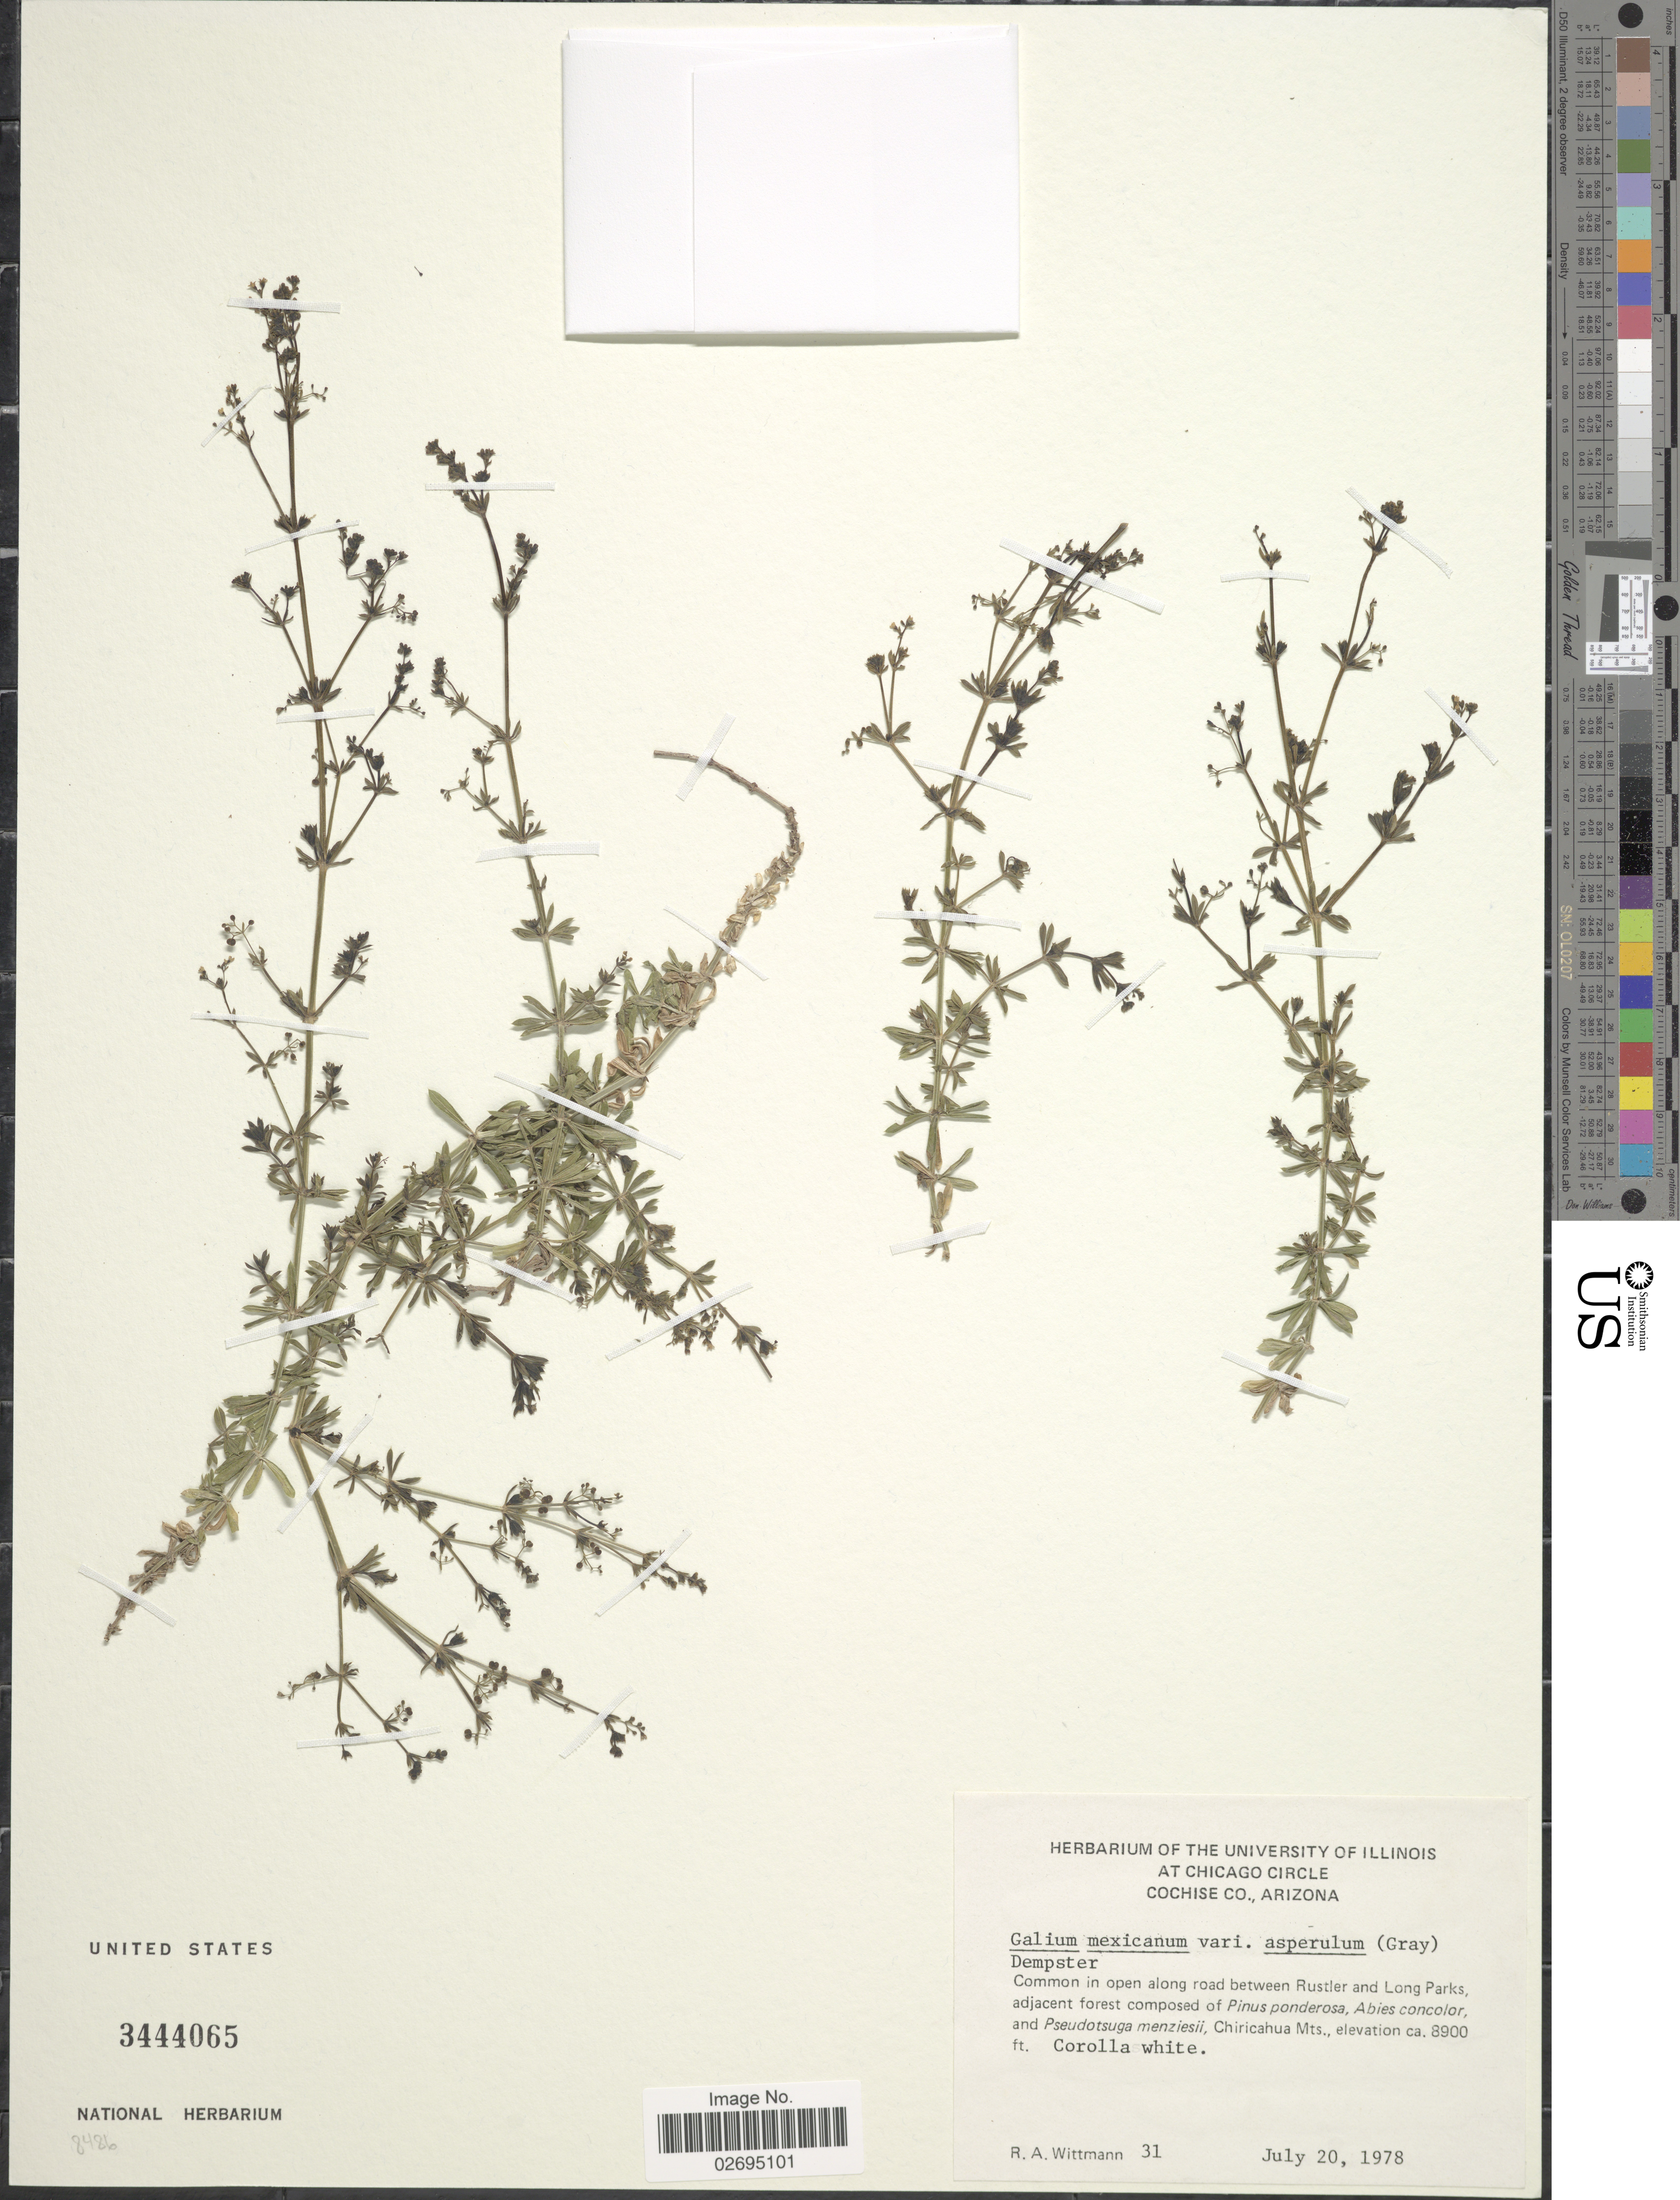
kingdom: Plantae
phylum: Tracheophyta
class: Magnoliopsida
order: Gentianales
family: Rubiaceae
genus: Galium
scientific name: Galium mexicanum subsp. asperrimum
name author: (A. Gray) Dempster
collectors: R. Wittmann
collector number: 31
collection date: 1978-07-20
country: United States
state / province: Arizona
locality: Chicago Circle, Cochise Co., along road between Rustler and Long Parks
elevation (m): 2713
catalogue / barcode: US 3444065